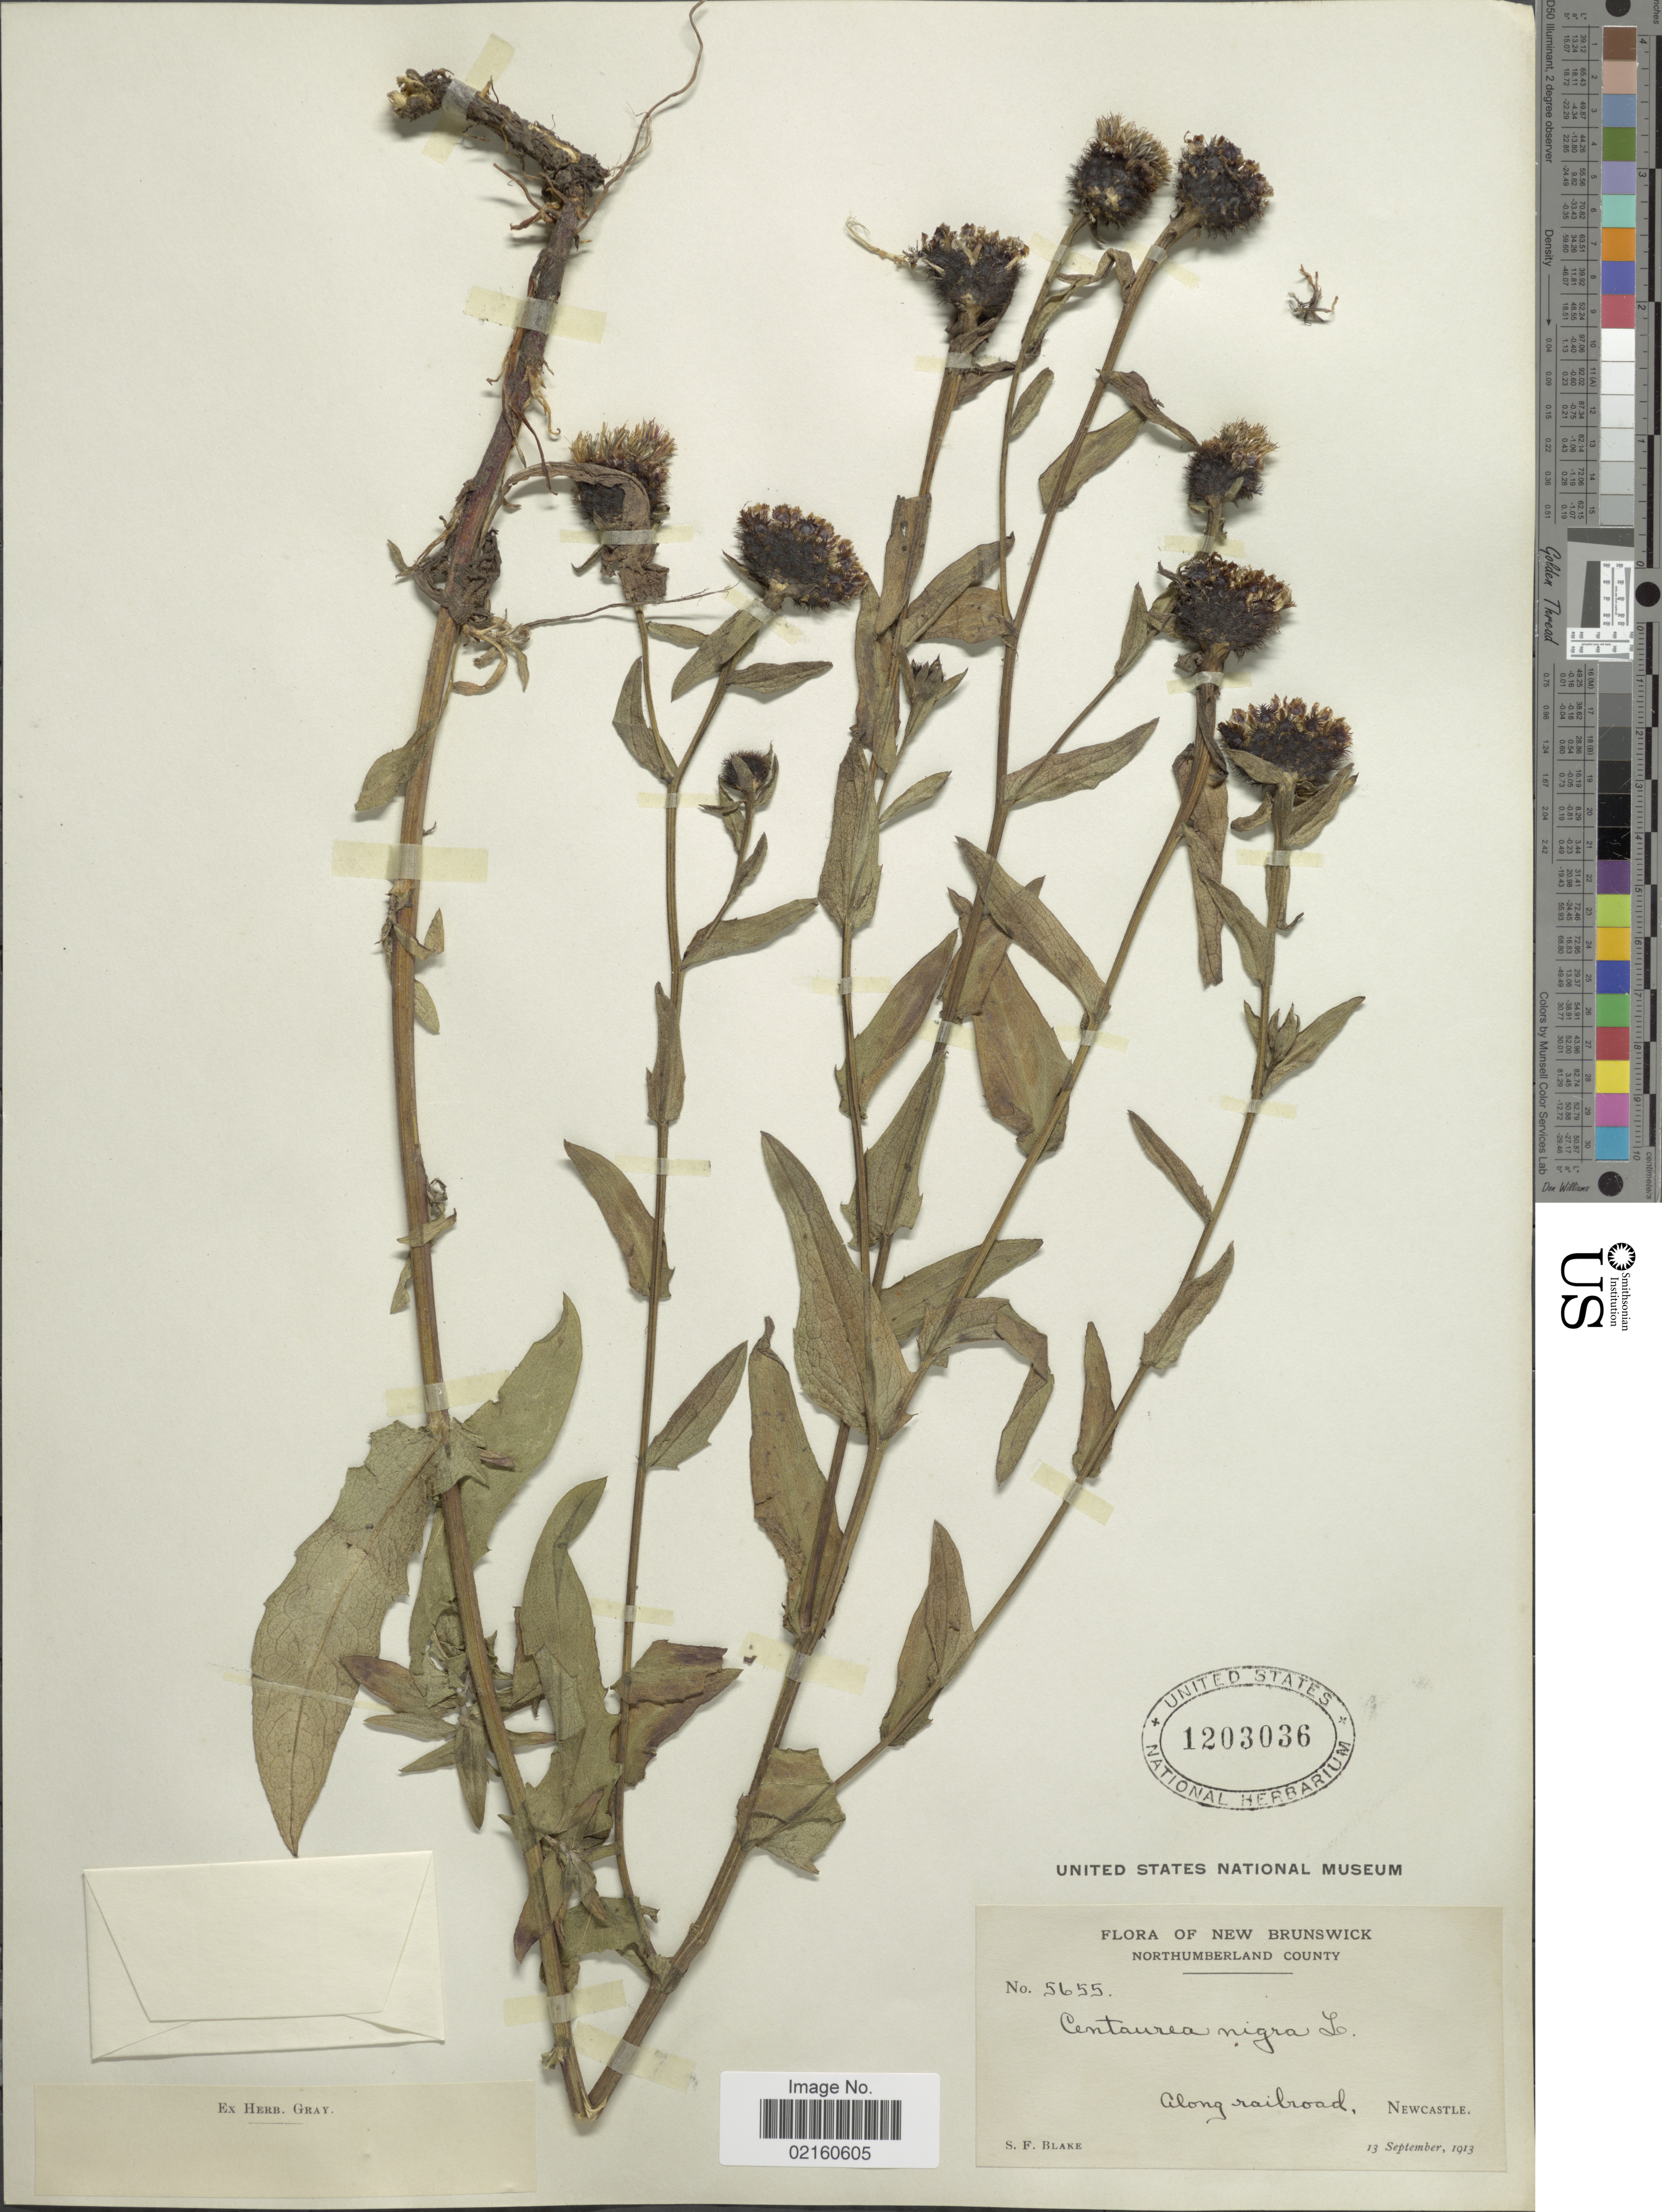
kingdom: Plantae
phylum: Tracheophyta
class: Magnoliopsida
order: Asterales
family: Asteraceae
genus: Centaurea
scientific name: Centaurea nigra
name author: L.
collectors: S. Blake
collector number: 5655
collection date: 1913-09-13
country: Canada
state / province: New Brunswick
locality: Northumberland County, along railroad, Newcastle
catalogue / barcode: US 1203036